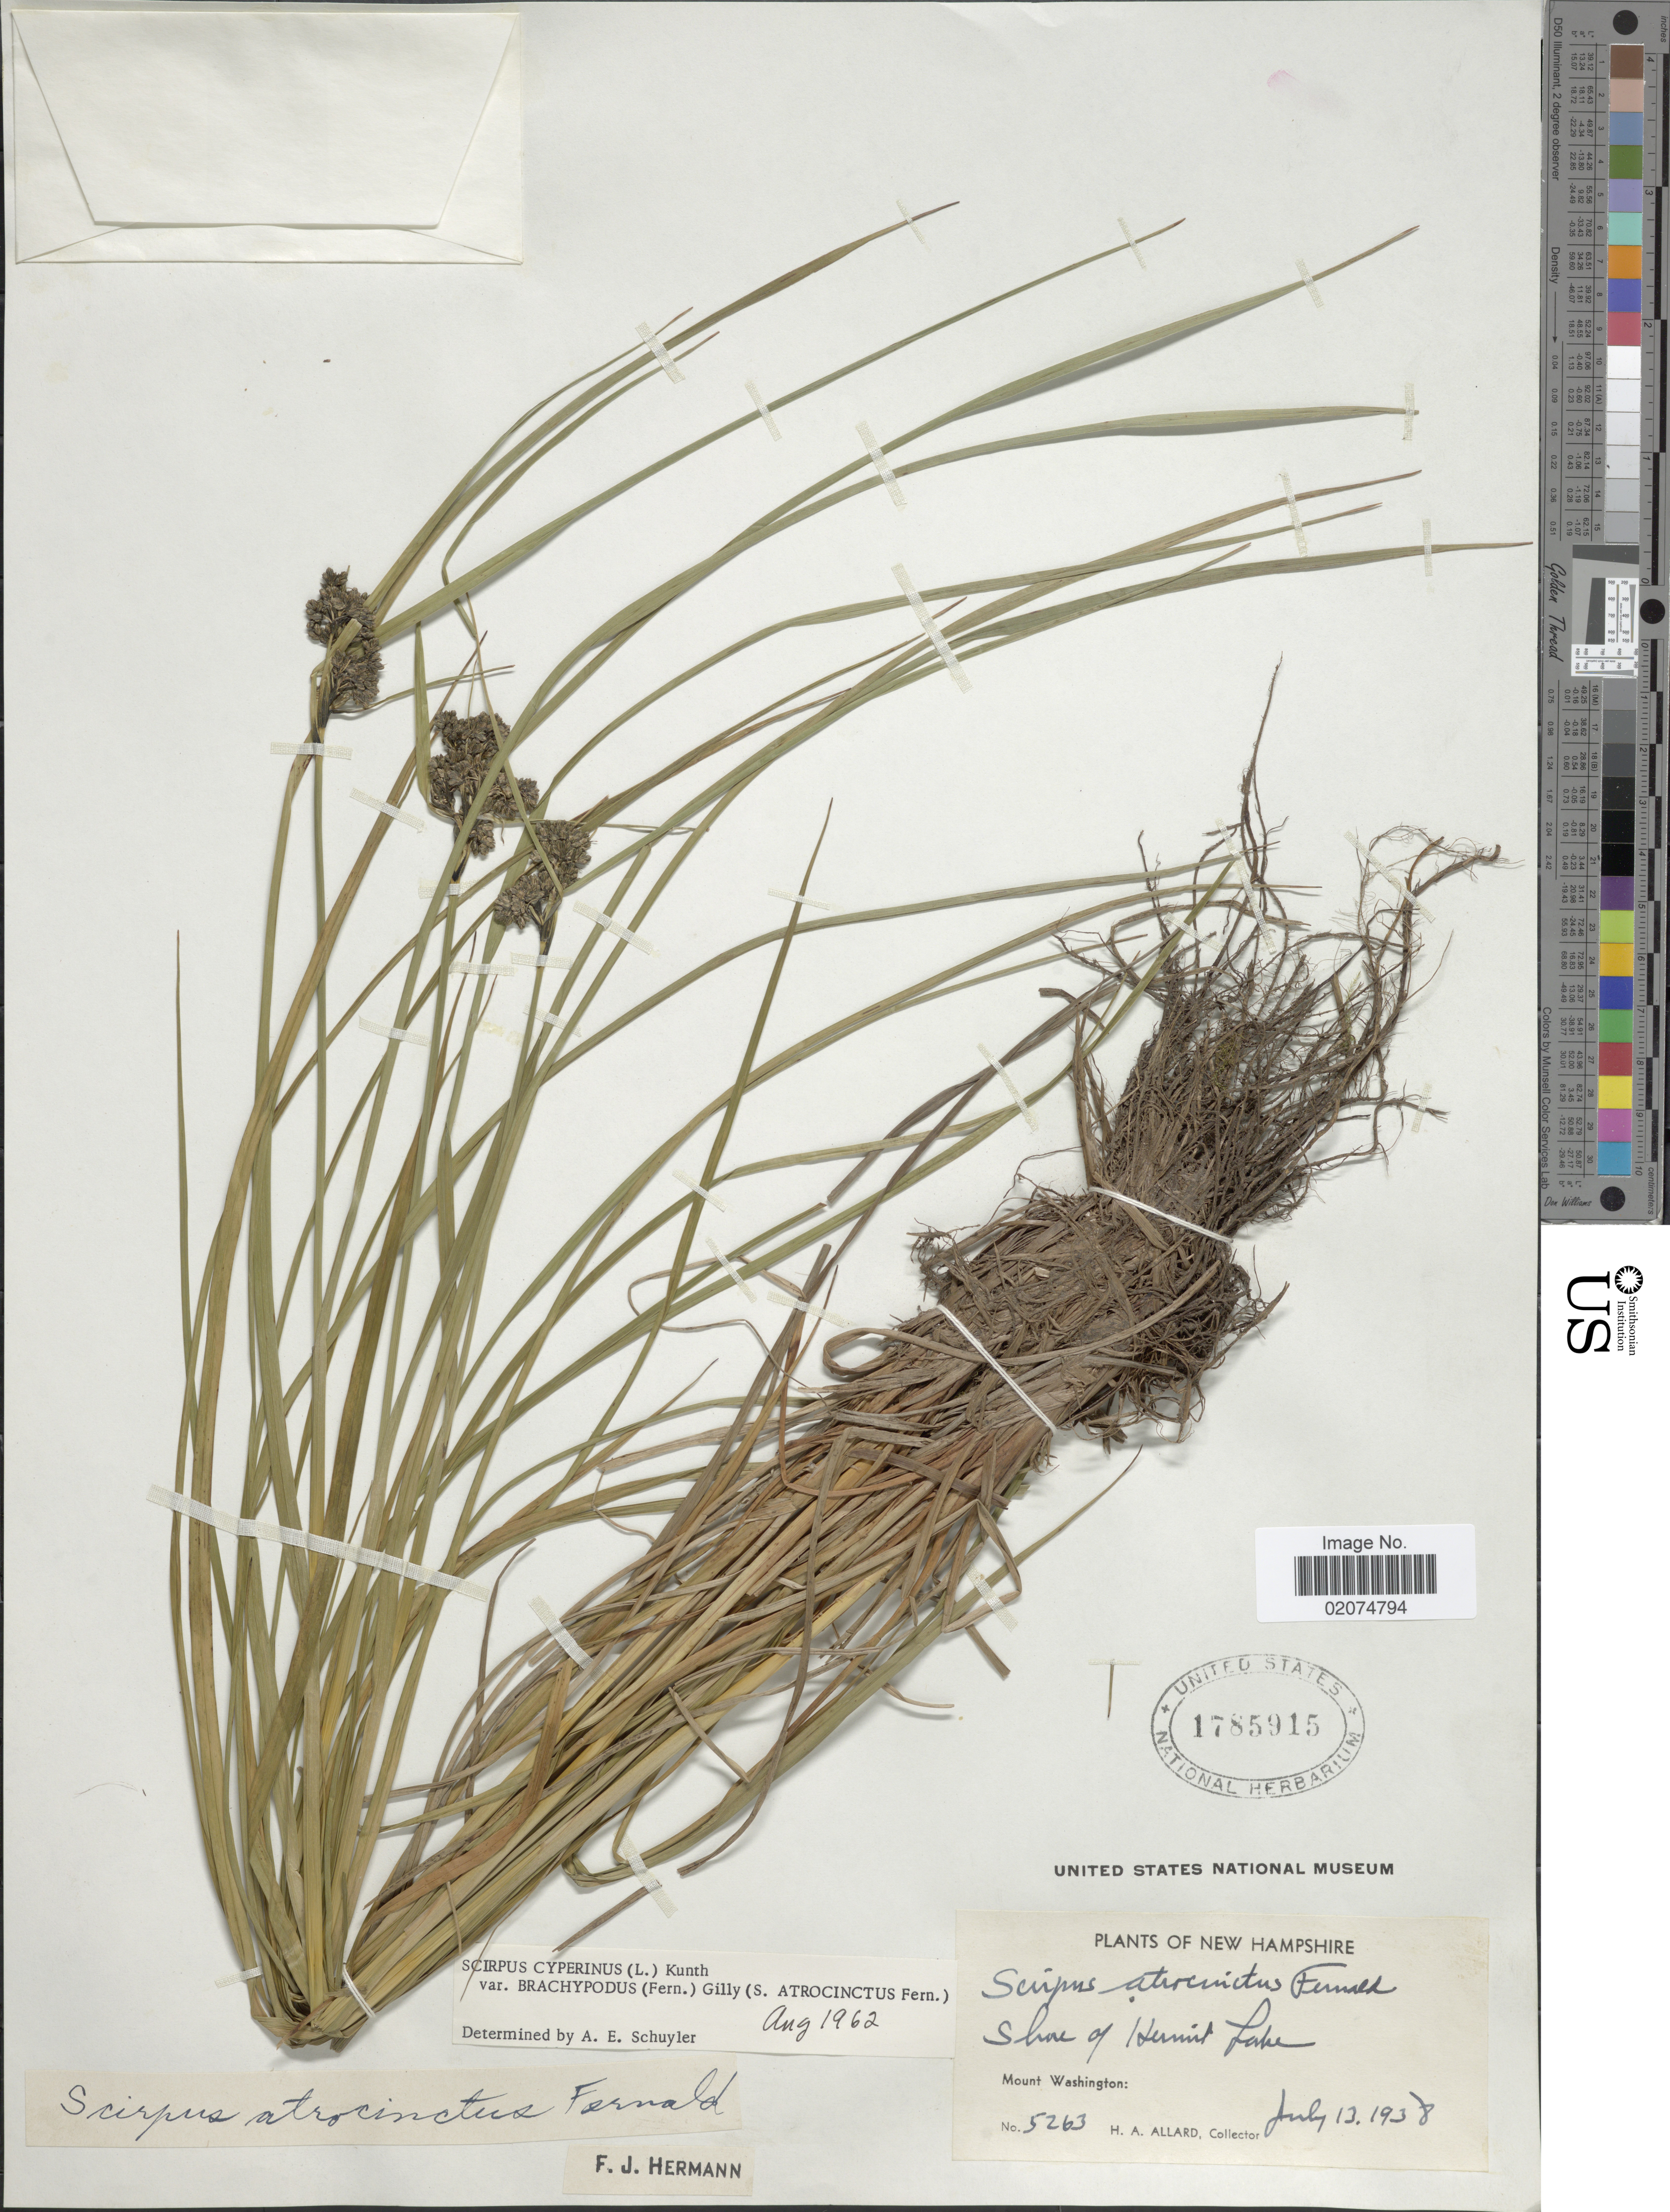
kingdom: Plantae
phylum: Tracheophyta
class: Liliopsida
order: Poales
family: Cyperaceae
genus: Scirpus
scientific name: Scirpus atrocinctus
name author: Fernald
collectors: H. A. Allard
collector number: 5263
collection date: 1938-07-13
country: United States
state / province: New Hampshire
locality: Shore of Hermit Lake, Mount Washington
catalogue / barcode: US 1785915